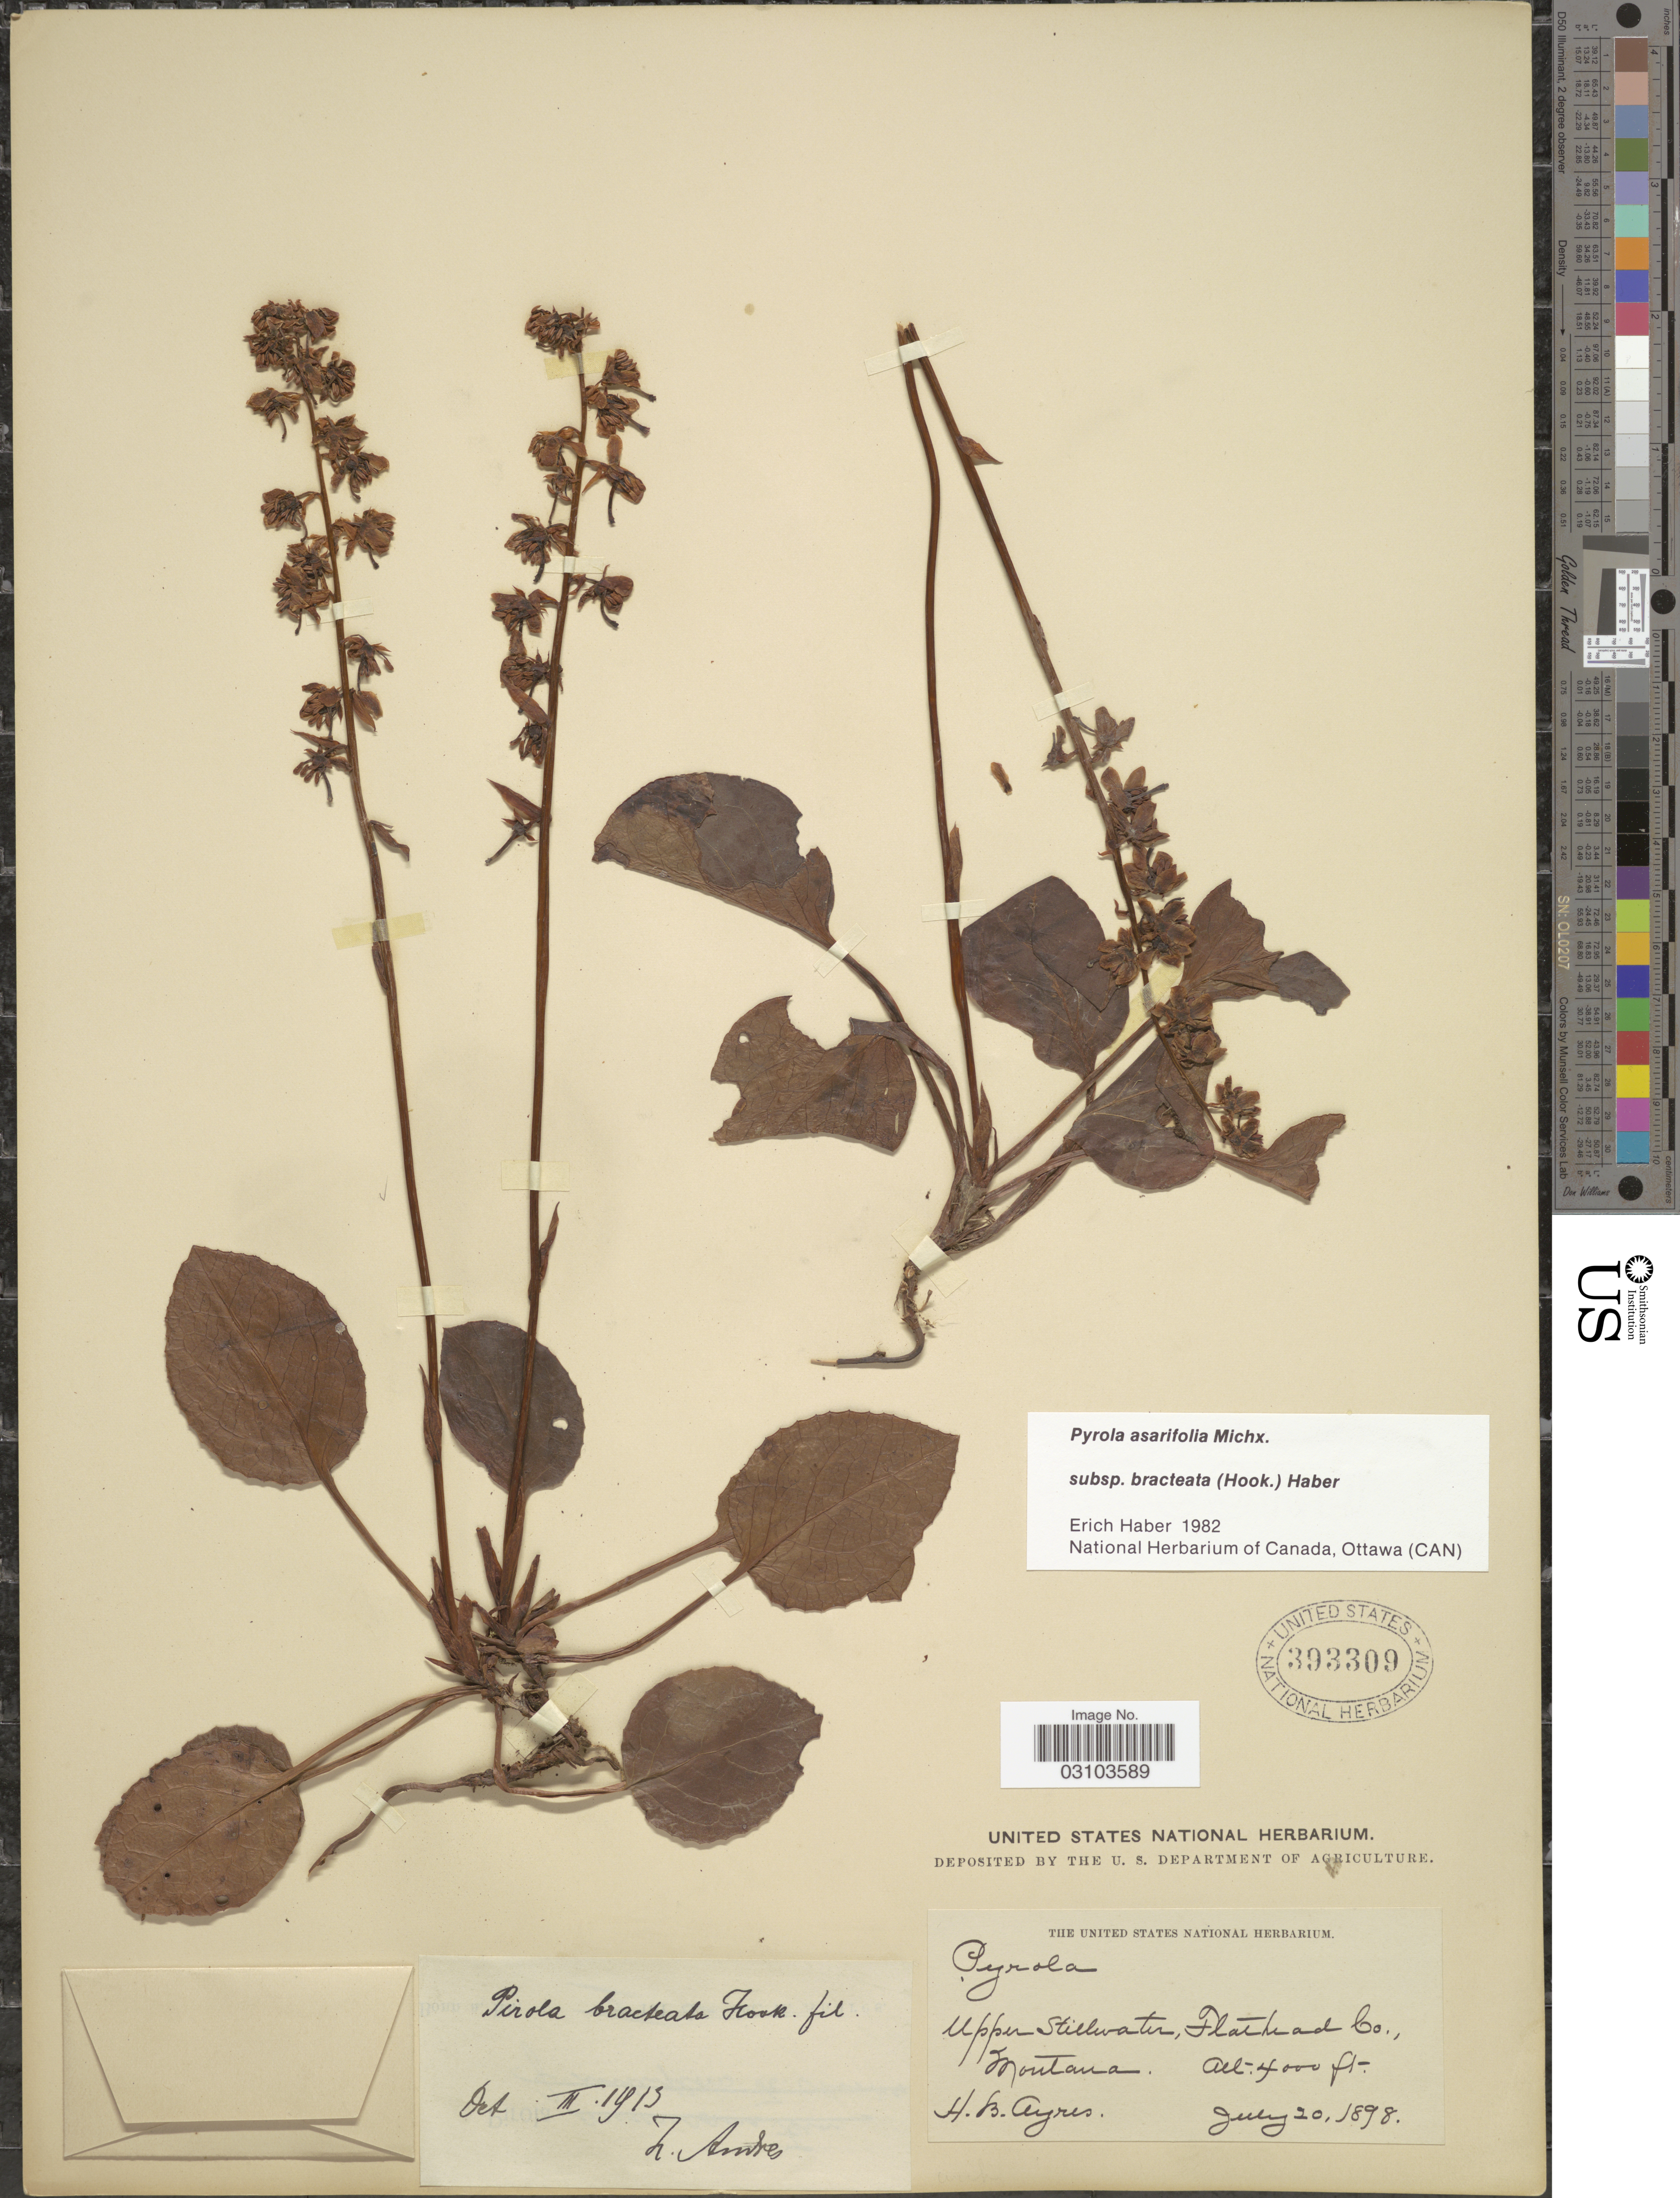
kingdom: Plantae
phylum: Tracheophyta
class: Magnoliopsida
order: Ericales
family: Ericaceae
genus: Pyrola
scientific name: Pyrola asarifolia subsp. bracteata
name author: (Hook.) Haber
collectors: H. Ayres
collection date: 1898-07-20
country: United States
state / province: Montana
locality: Upper Stillwater, Flathead Co.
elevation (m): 1219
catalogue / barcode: US 393309